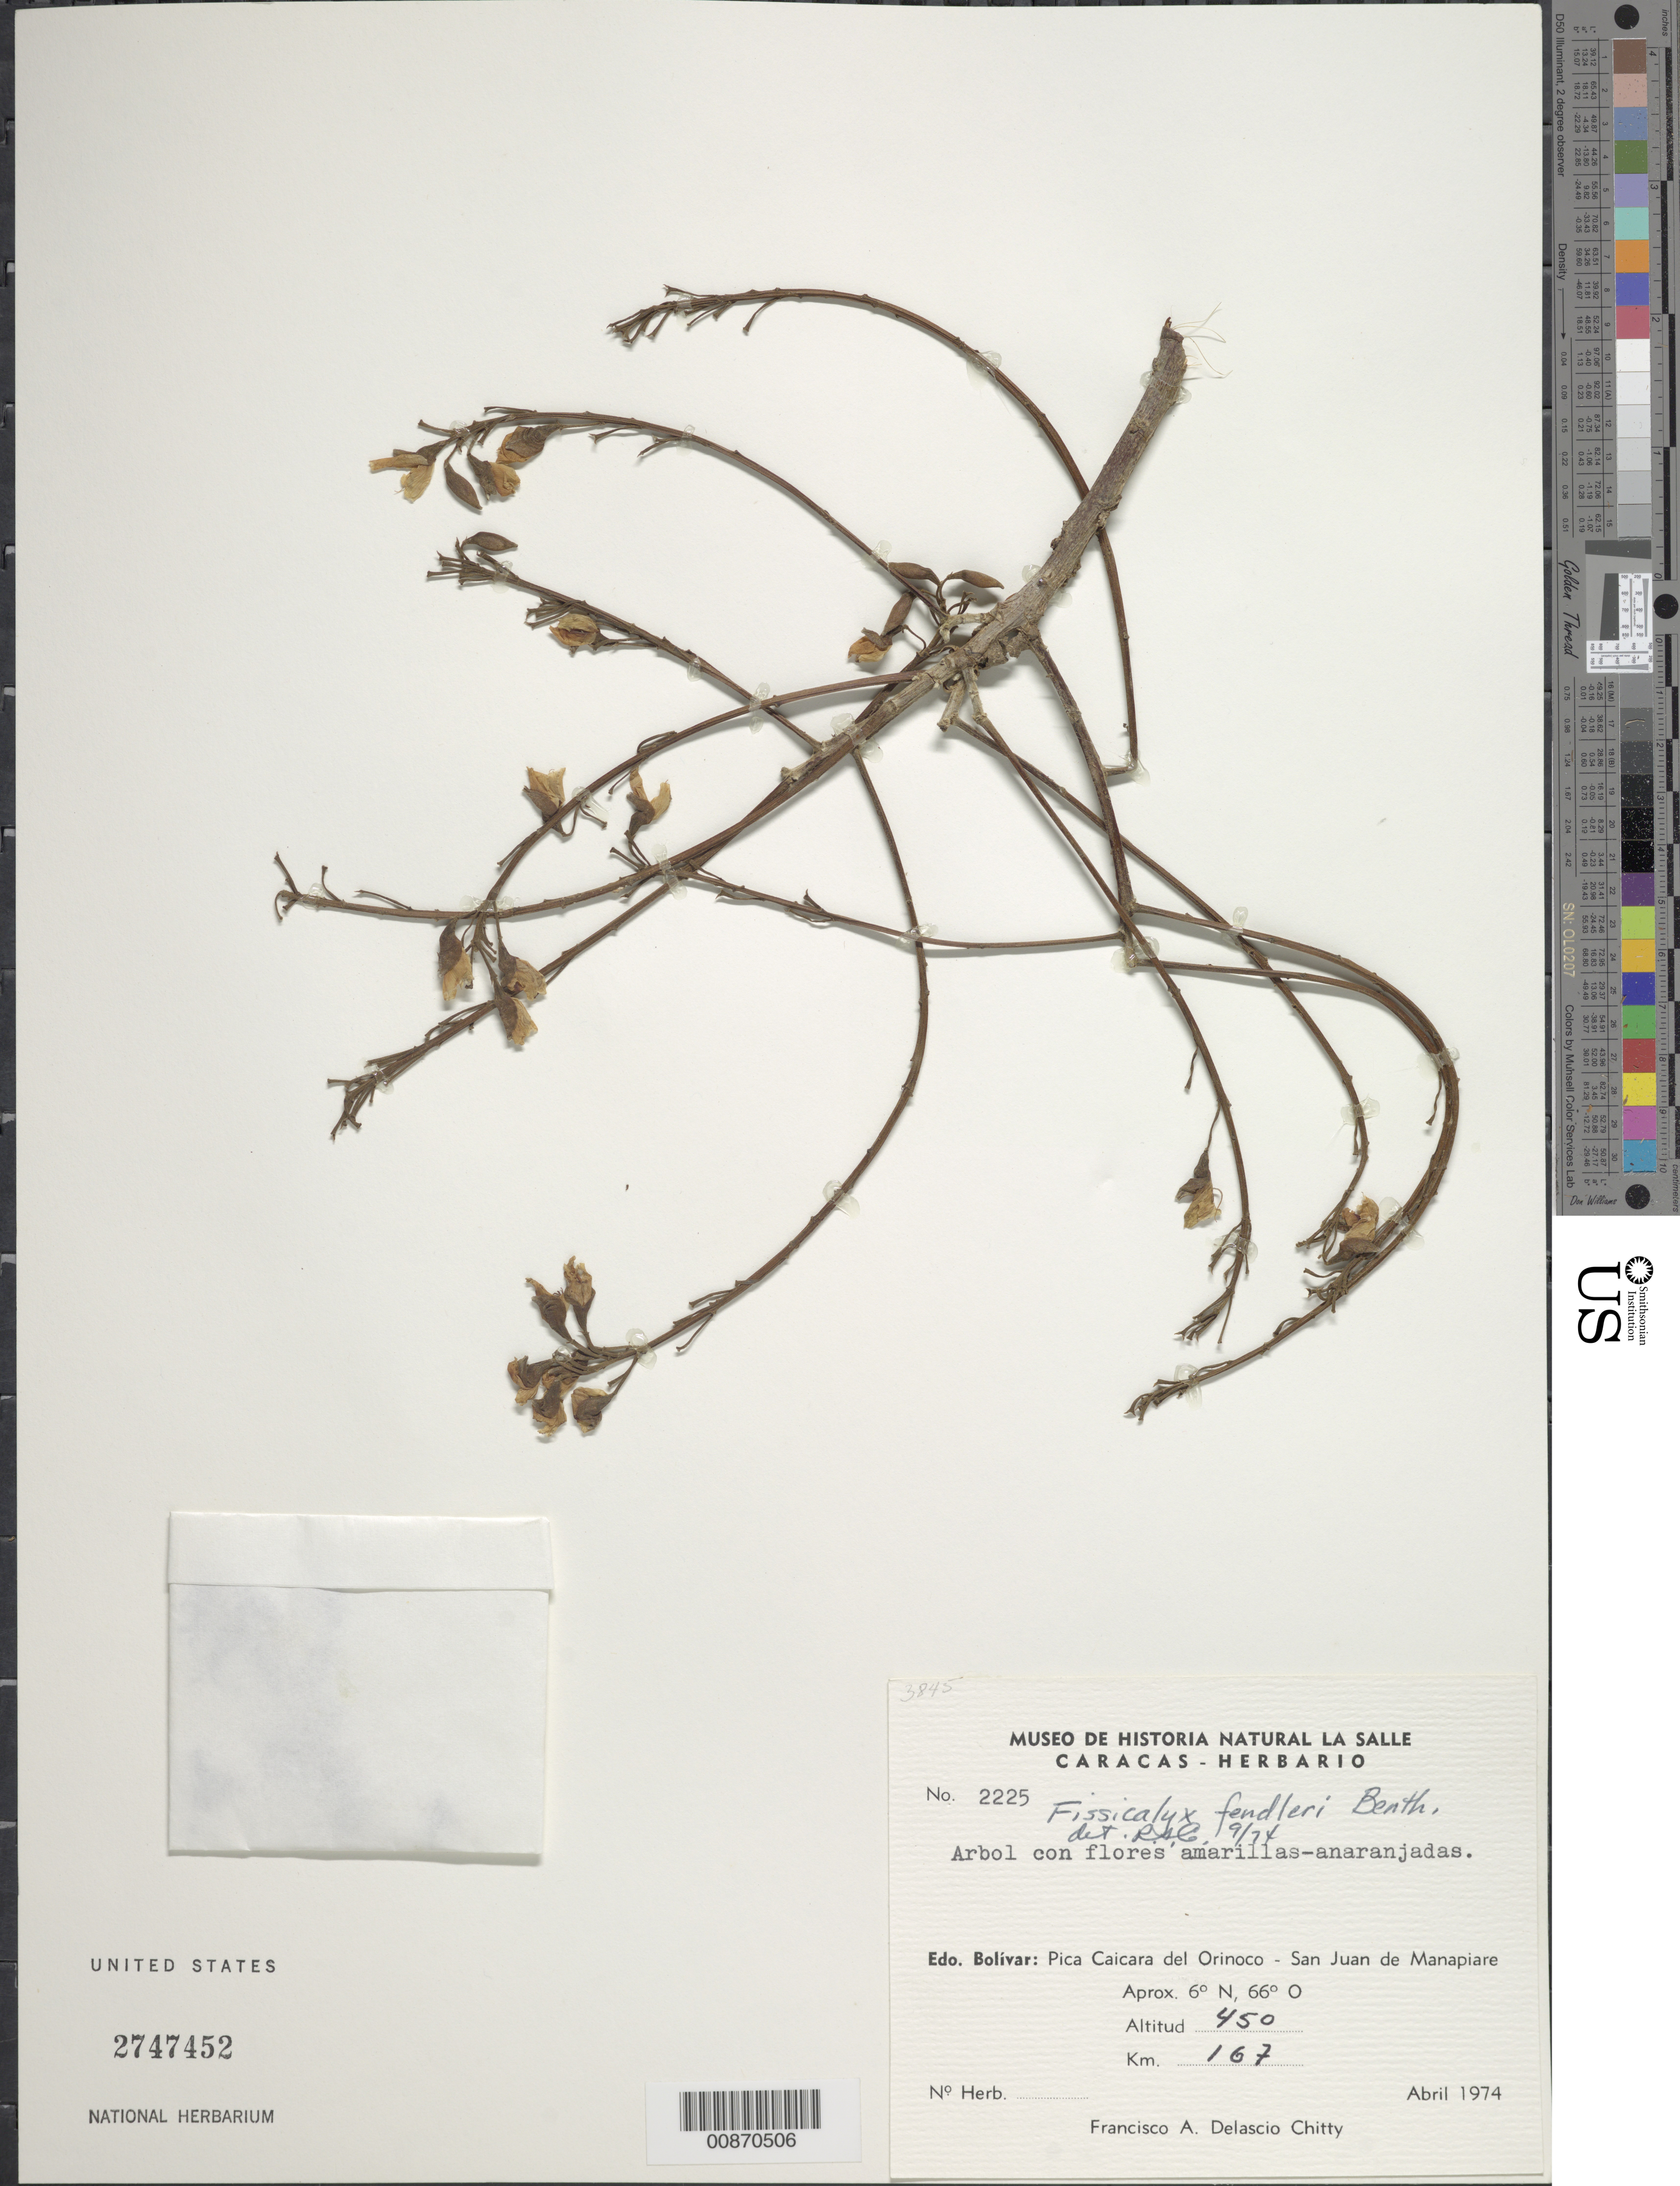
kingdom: Plantae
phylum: Tracheophyta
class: Magnoliopsida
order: Fabales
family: Fabaceae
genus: Fissicalyx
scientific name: Fissicalyx fendleri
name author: Benth.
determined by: Cowan, R. S.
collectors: F. Delascio C.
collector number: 2225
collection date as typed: Apr-74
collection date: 1974-04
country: Venezuela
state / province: Bolívar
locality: Pica Caicara del Orinoco, San Juan de Manapiare, km 167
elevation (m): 450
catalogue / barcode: US 2747452